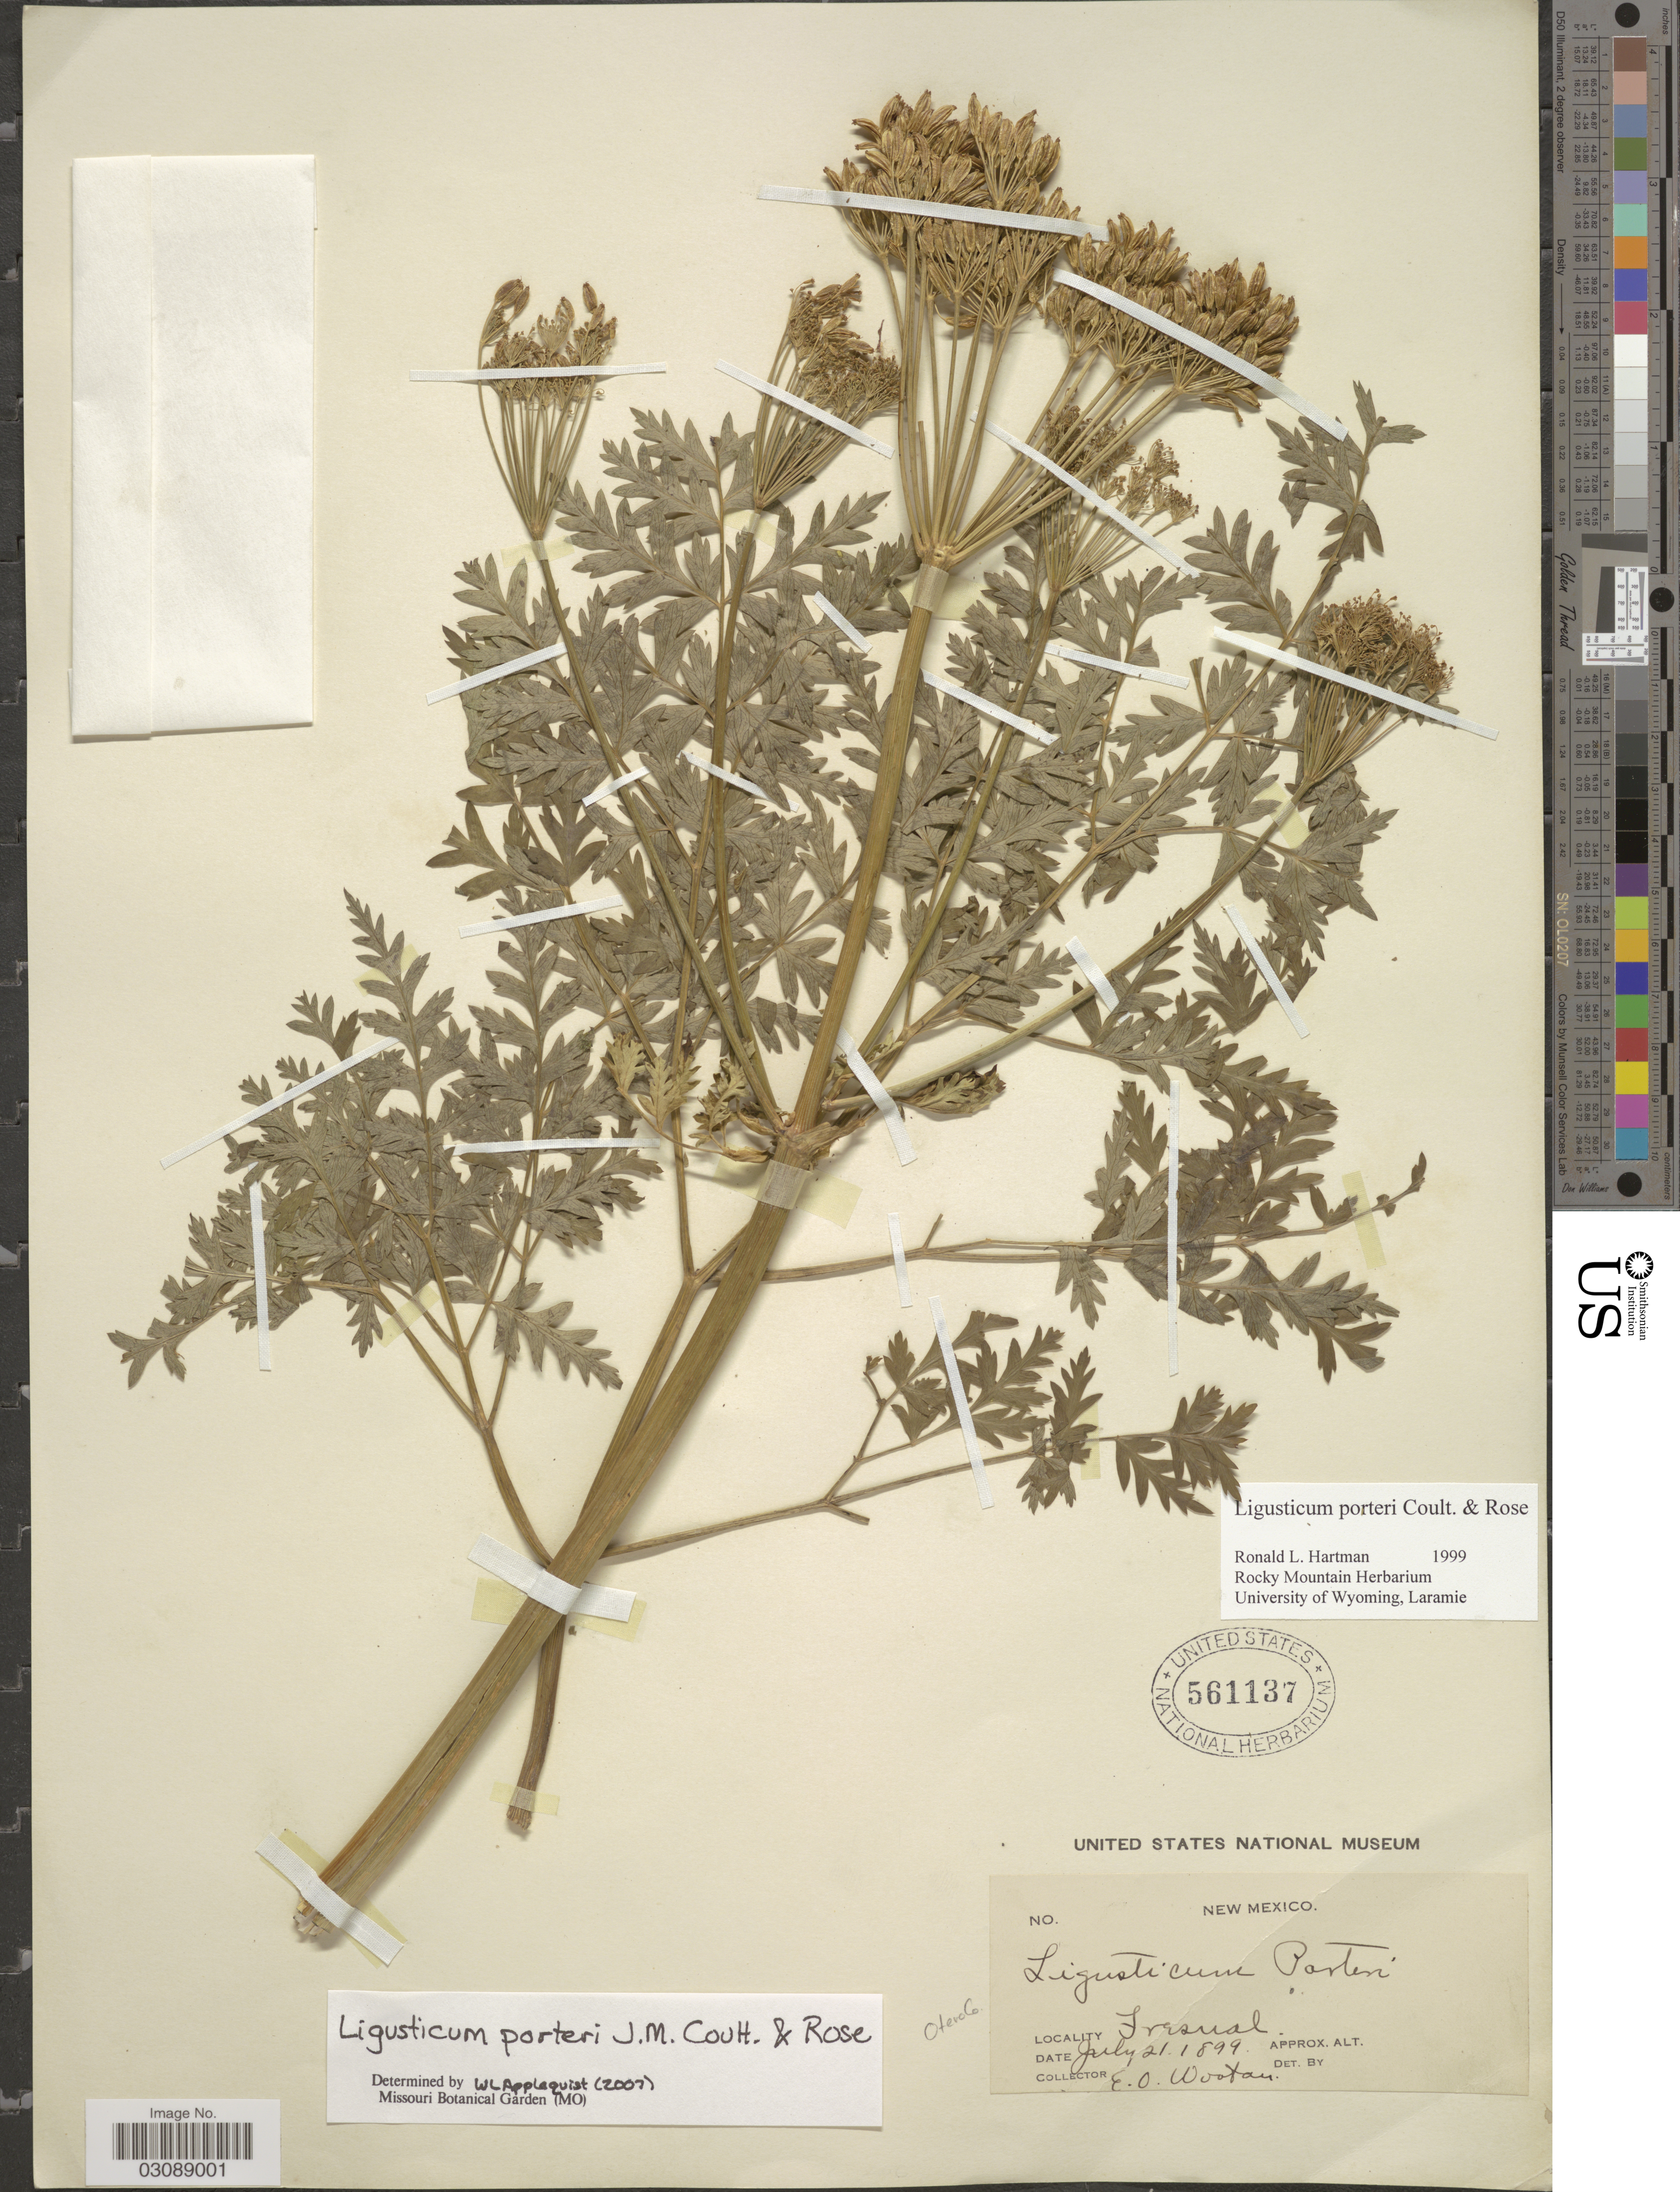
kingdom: Plantae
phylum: Tracheophyta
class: Magnoliopsida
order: Apiales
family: Apiaceae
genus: Ligusticum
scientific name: Ligusticum porteri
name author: J.M. Coult. & Rose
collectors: E. O. Wooton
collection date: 1899-07-21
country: United States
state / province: New Mexico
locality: Fresnal. Otero Co.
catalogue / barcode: US 561137